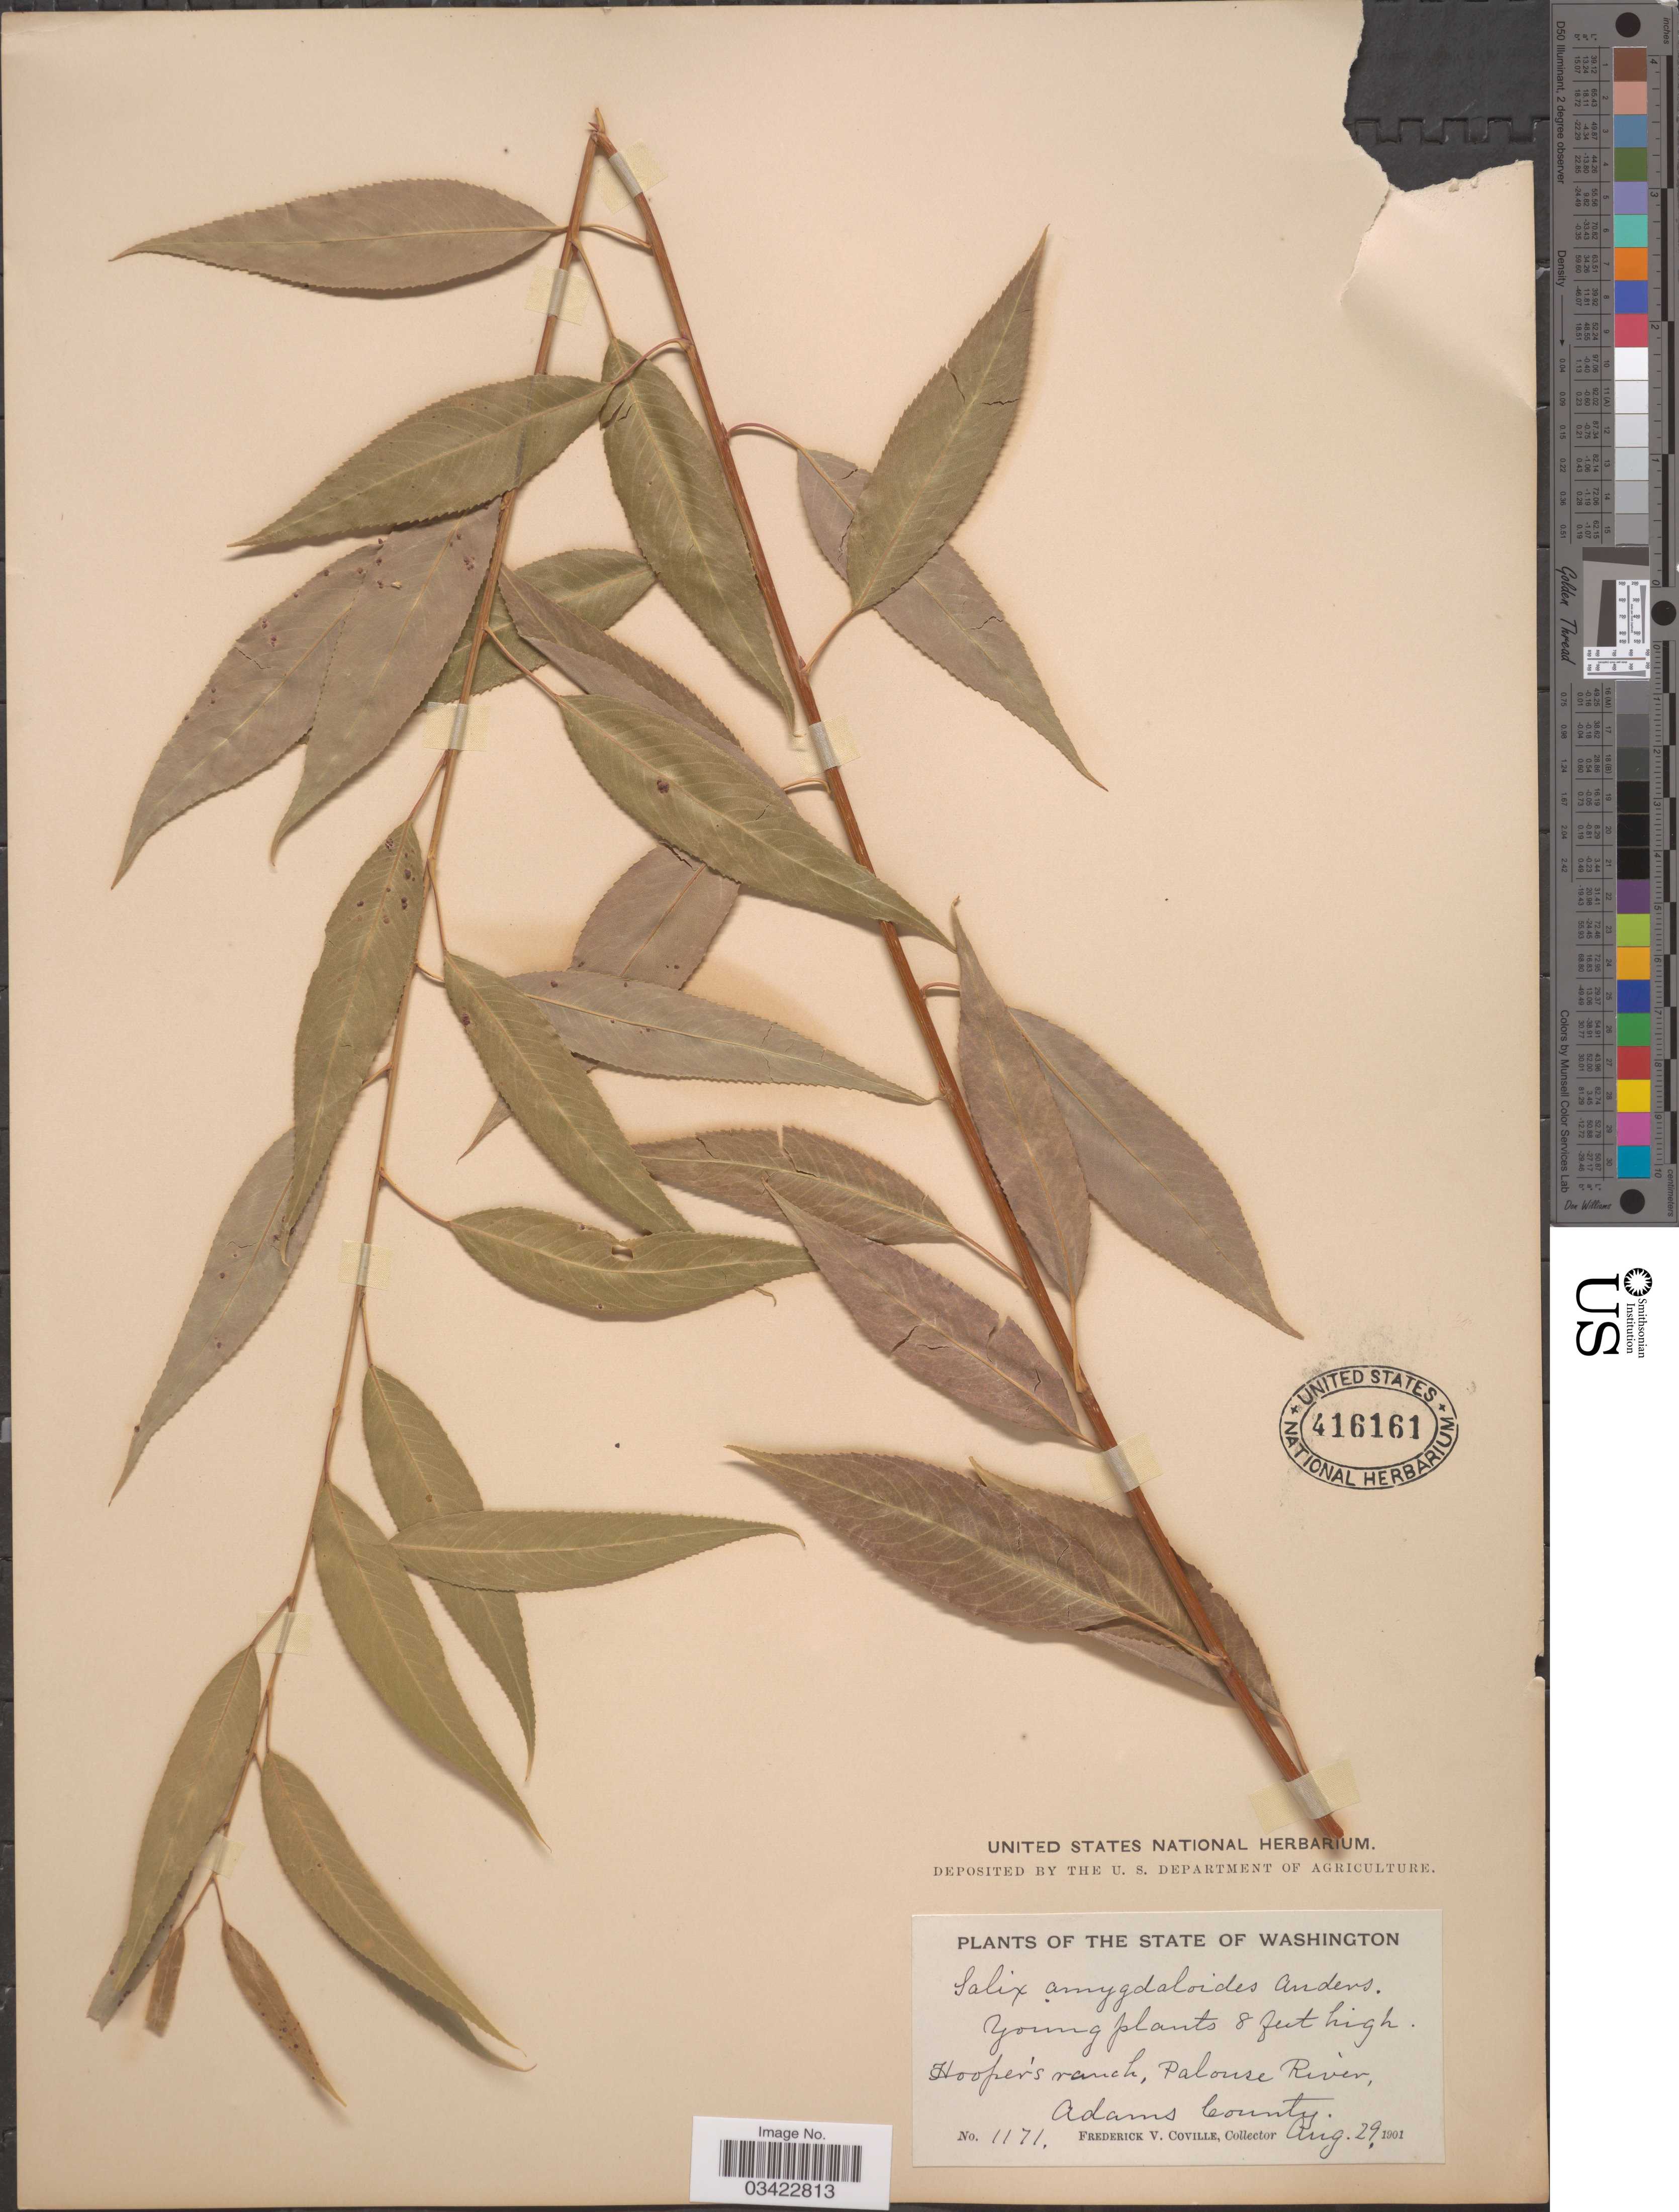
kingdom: Plantae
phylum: Tracheophyta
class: Magnoliopsida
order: Malpighiales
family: Salicaceae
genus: Salix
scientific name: Salix amygdaloides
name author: Andersson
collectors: F. V. Coville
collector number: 1171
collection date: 1901-08-29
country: United States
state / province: Washington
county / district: Adams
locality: Hooper's ranch, Palouse River, Adams County.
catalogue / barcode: US 416161